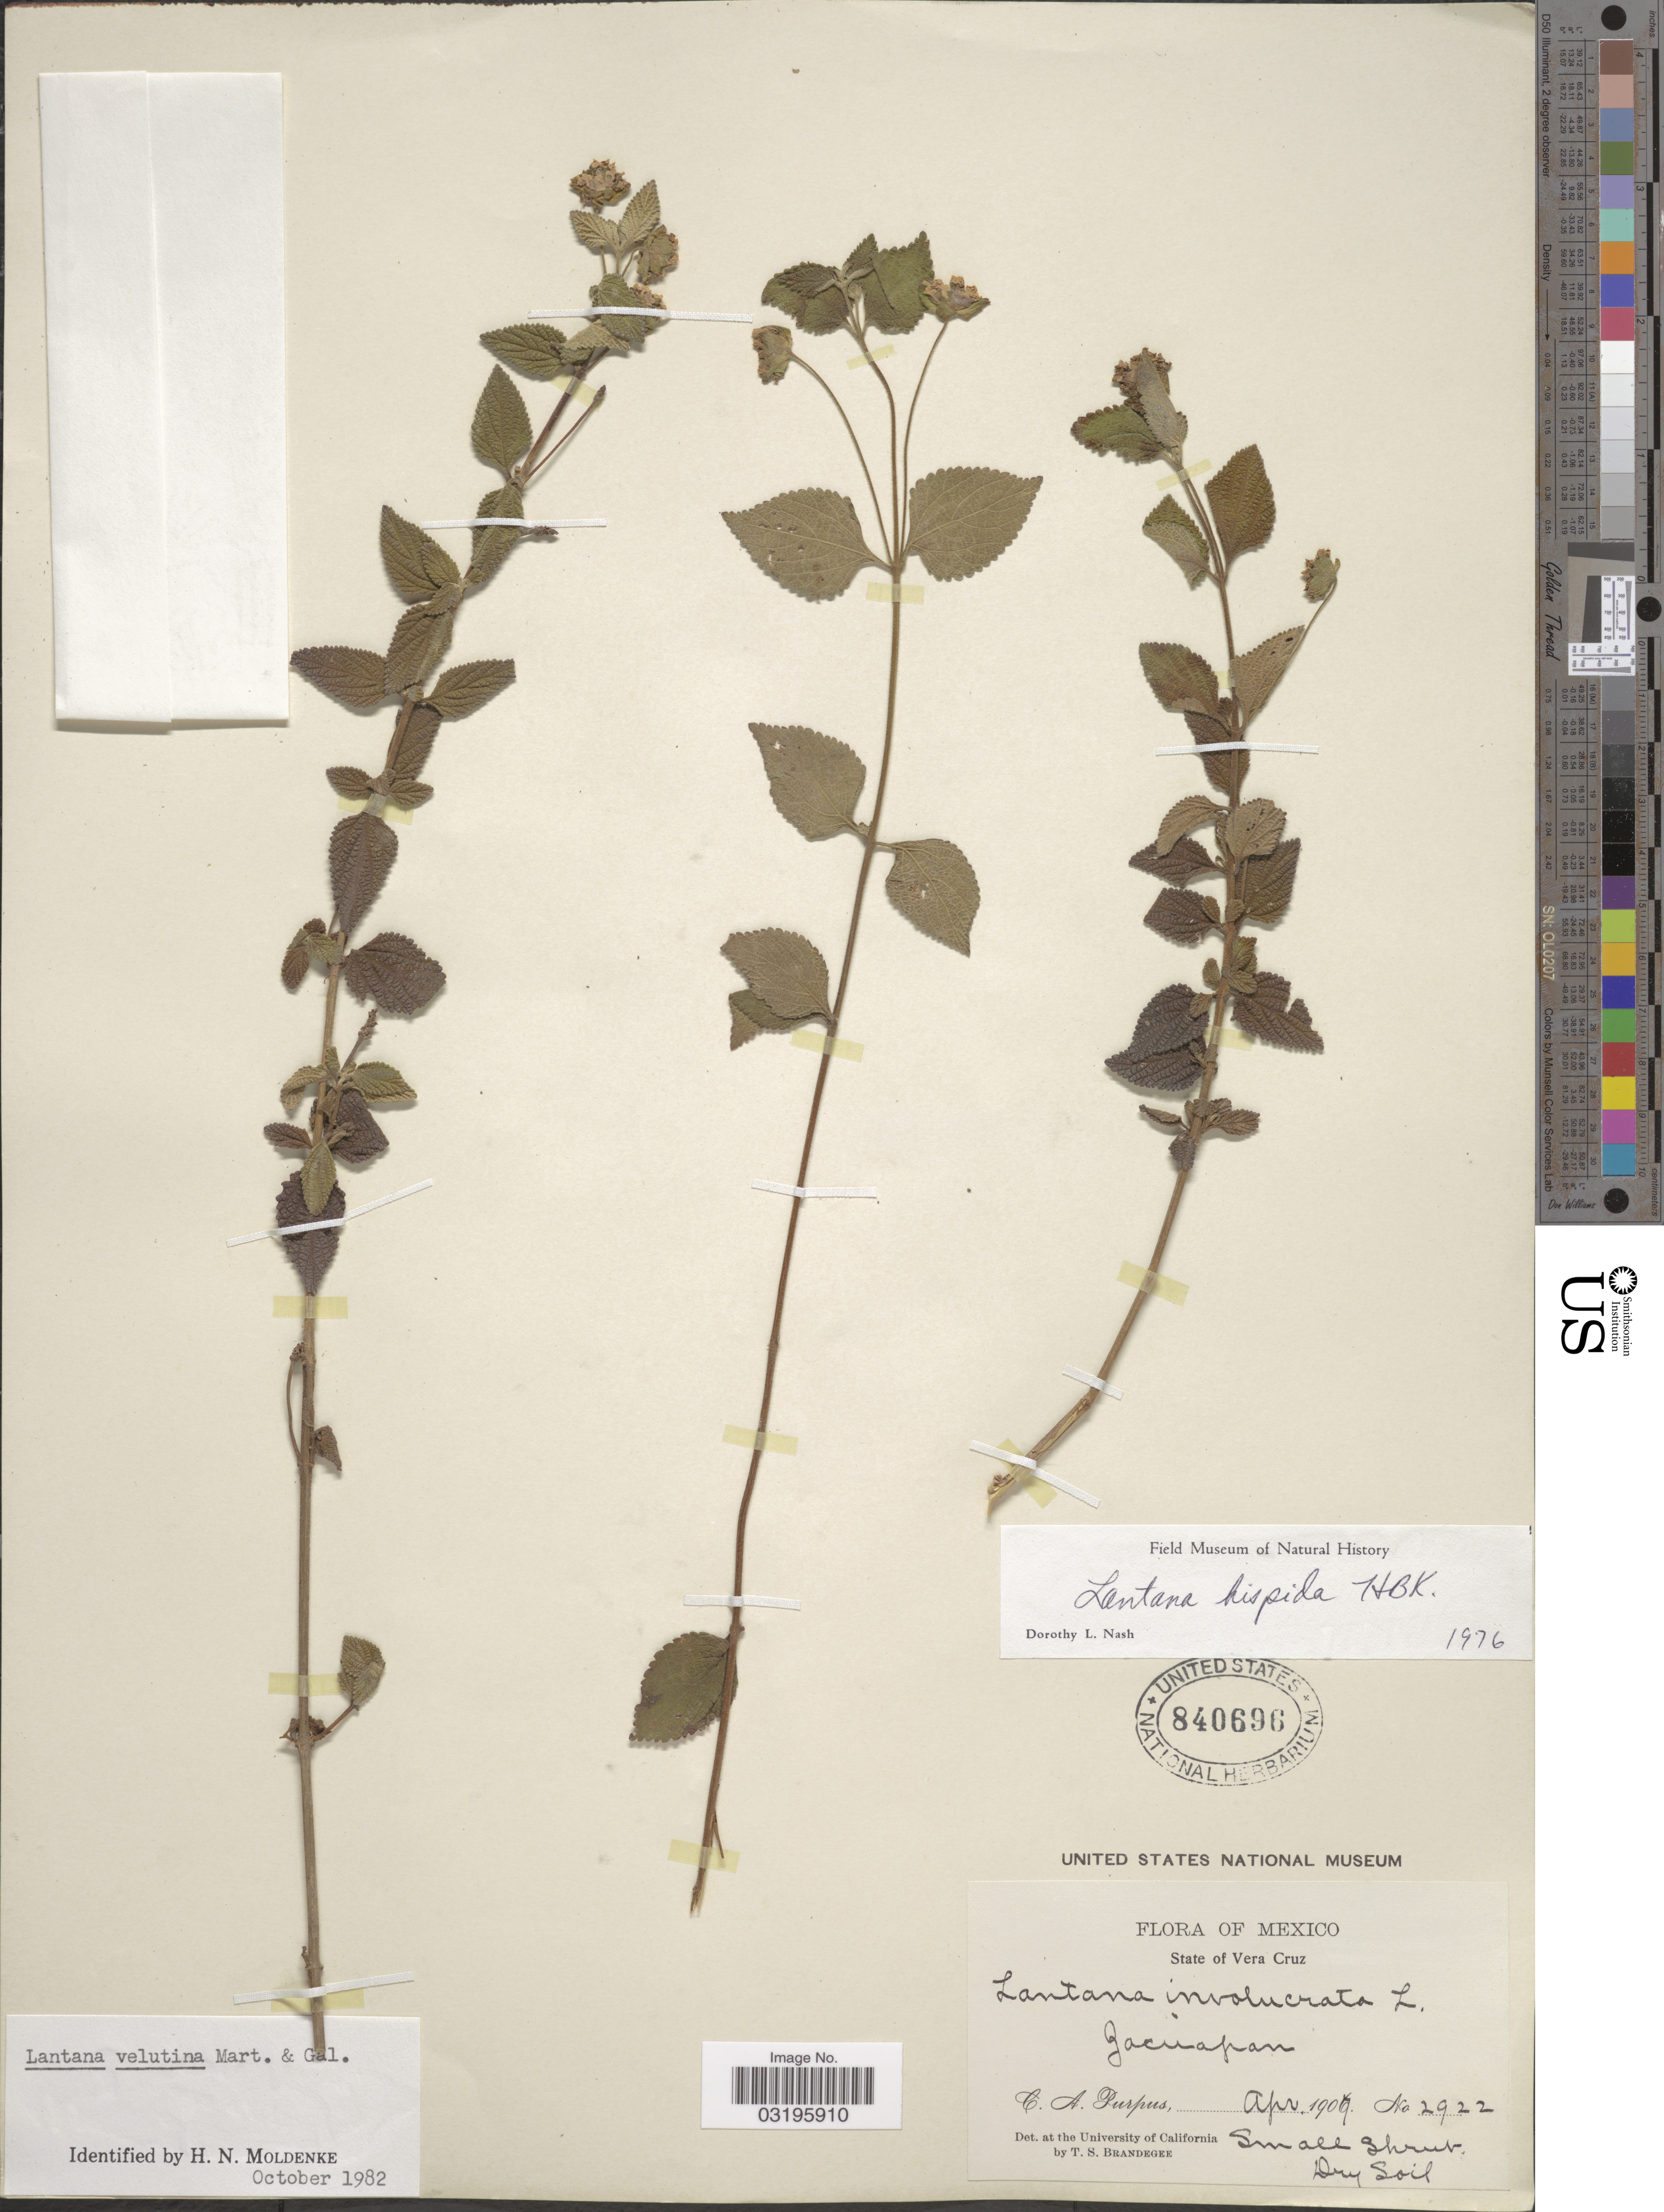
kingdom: Plantae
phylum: Tracheophyta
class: Magnoliopsida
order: Lamiales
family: Verbenaceae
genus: Lantana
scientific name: Lantana velutina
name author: M. Martens & Galeotti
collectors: C. A. Purpus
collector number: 2922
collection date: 1907-04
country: Mexico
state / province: Veracruz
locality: Vera Cruz. Zacuapan.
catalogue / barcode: US 840696